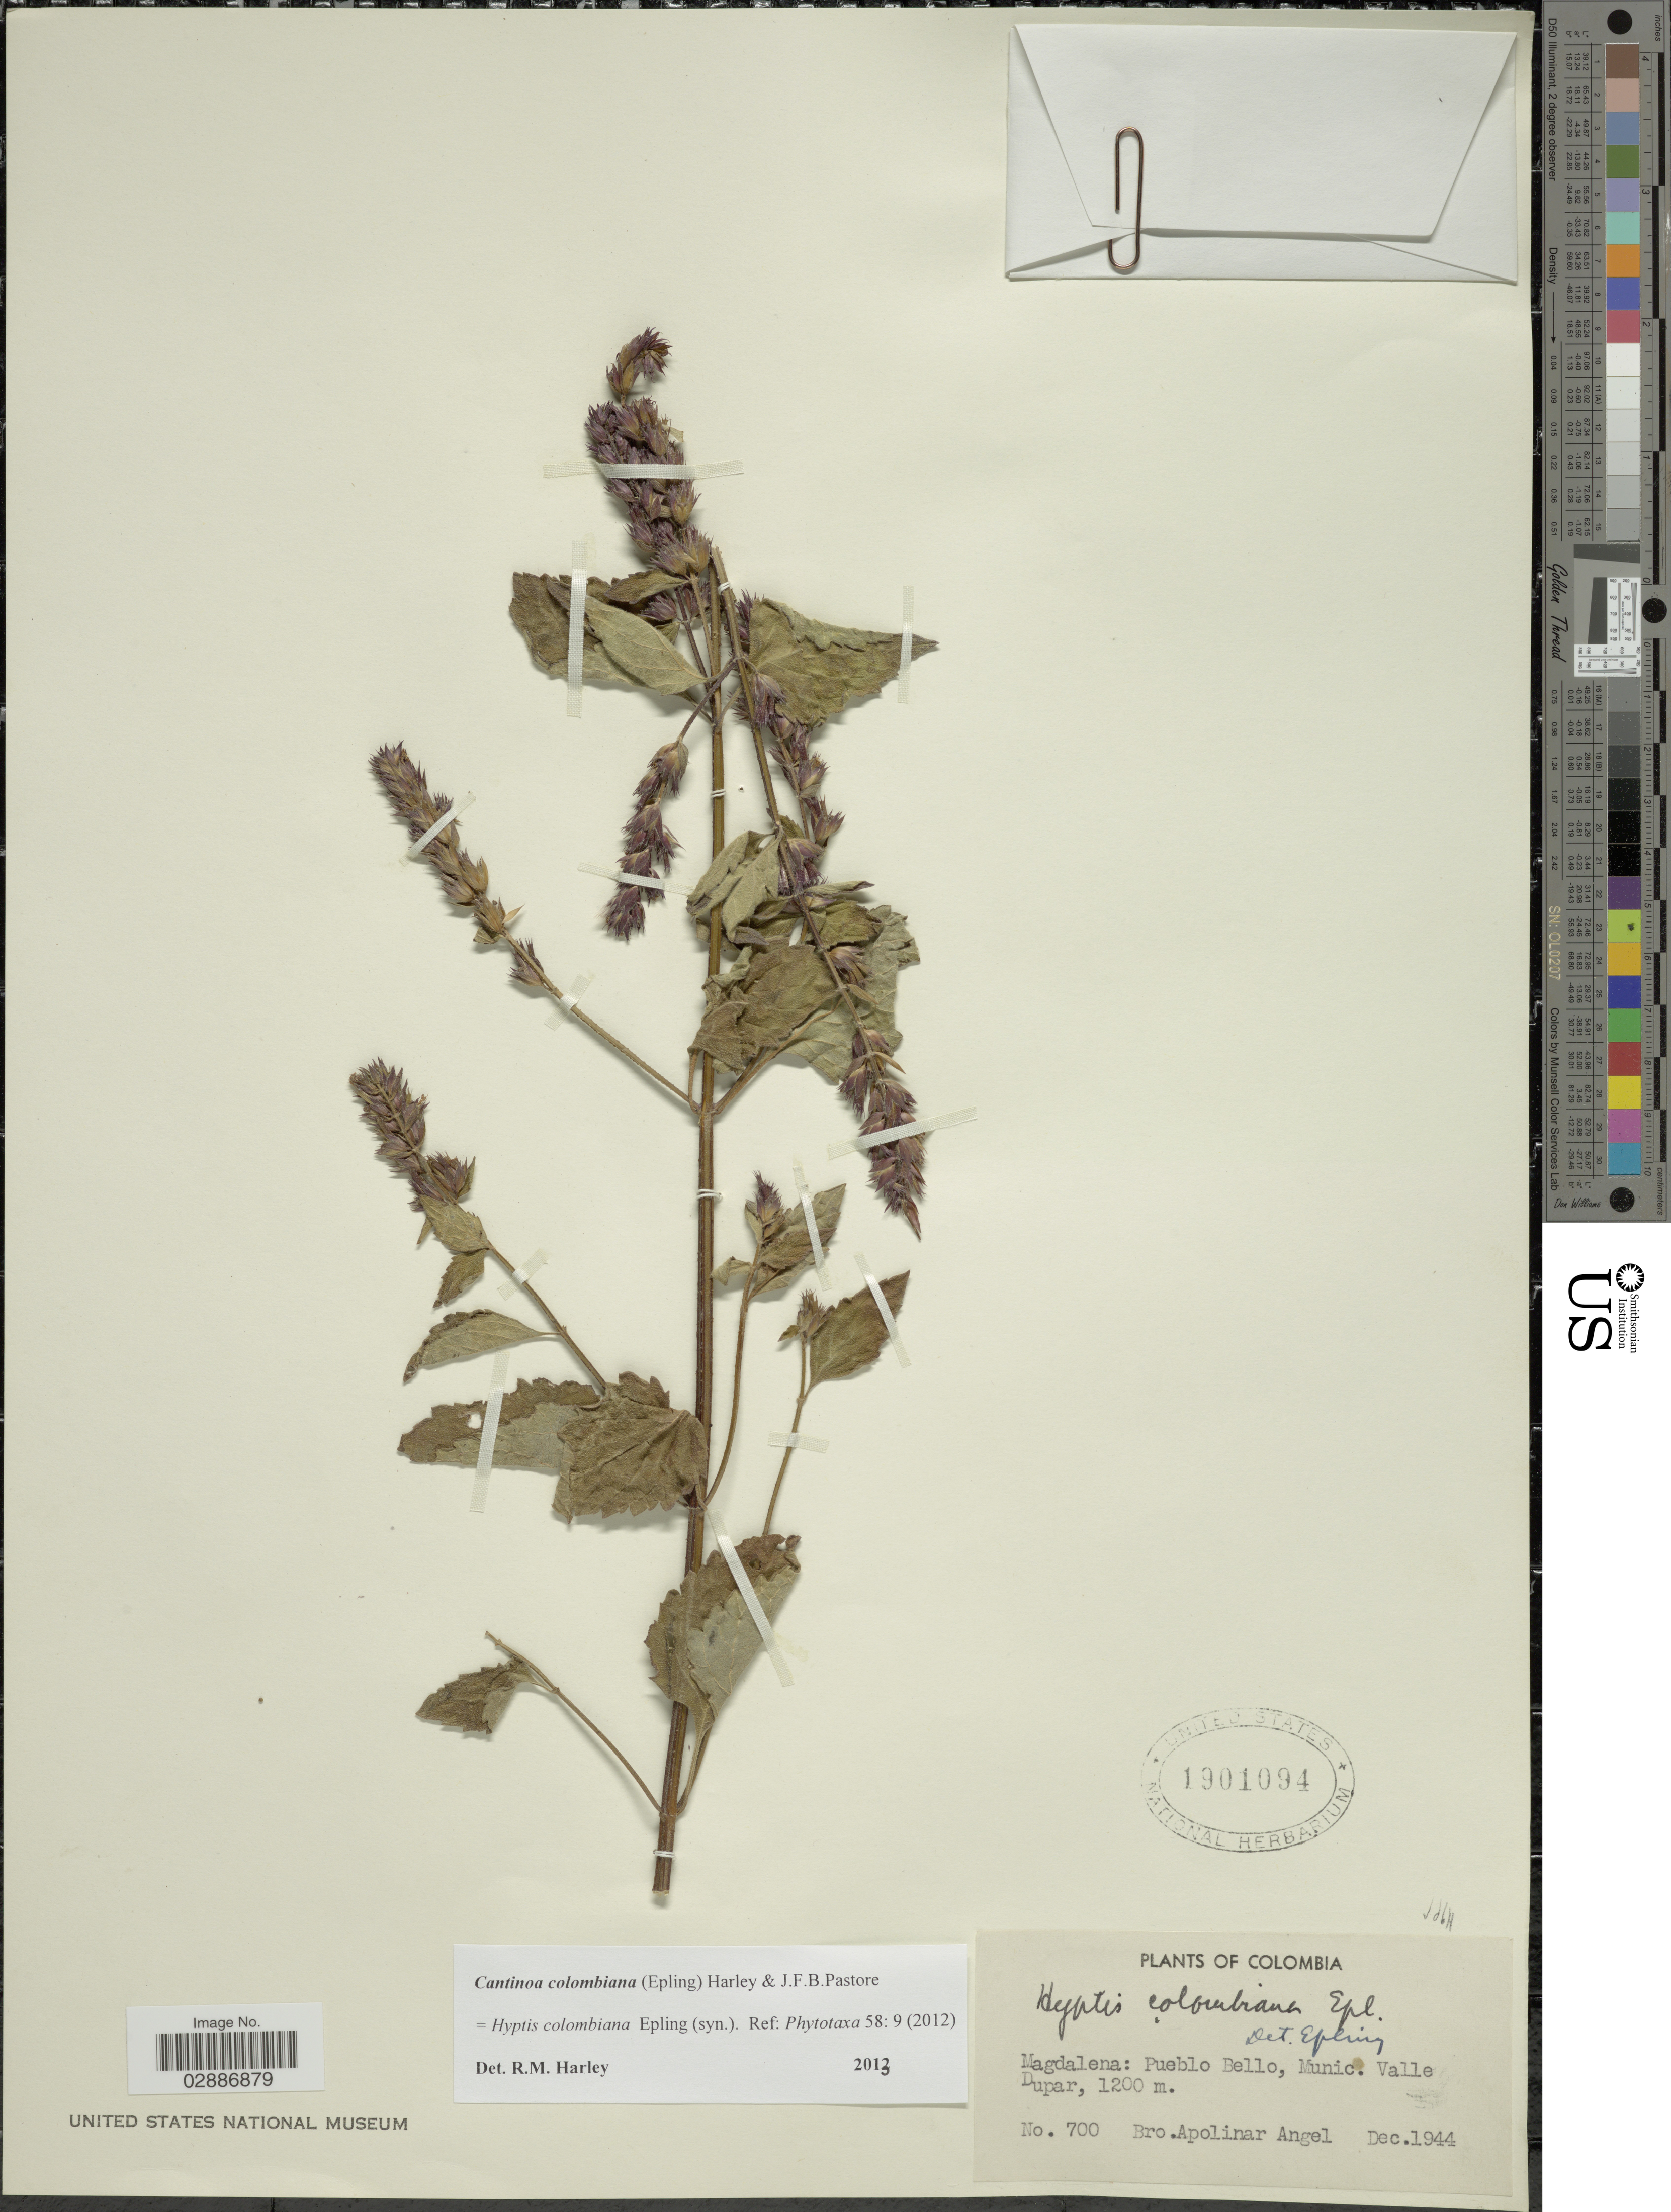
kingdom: Plantae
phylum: Tracheophyta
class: Magnoliopsida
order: Lamiales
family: Lamiaceae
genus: Cantinoa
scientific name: Cantinoa colombiana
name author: (Epling) Harley & J.F.B. Pastore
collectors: Bro. Apolinar A.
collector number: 700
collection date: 1944-12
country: Colombia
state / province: Magdalena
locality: Pueblo Bello, Munic. Valle Dupar.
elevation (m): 1200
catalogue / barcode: US 1901094